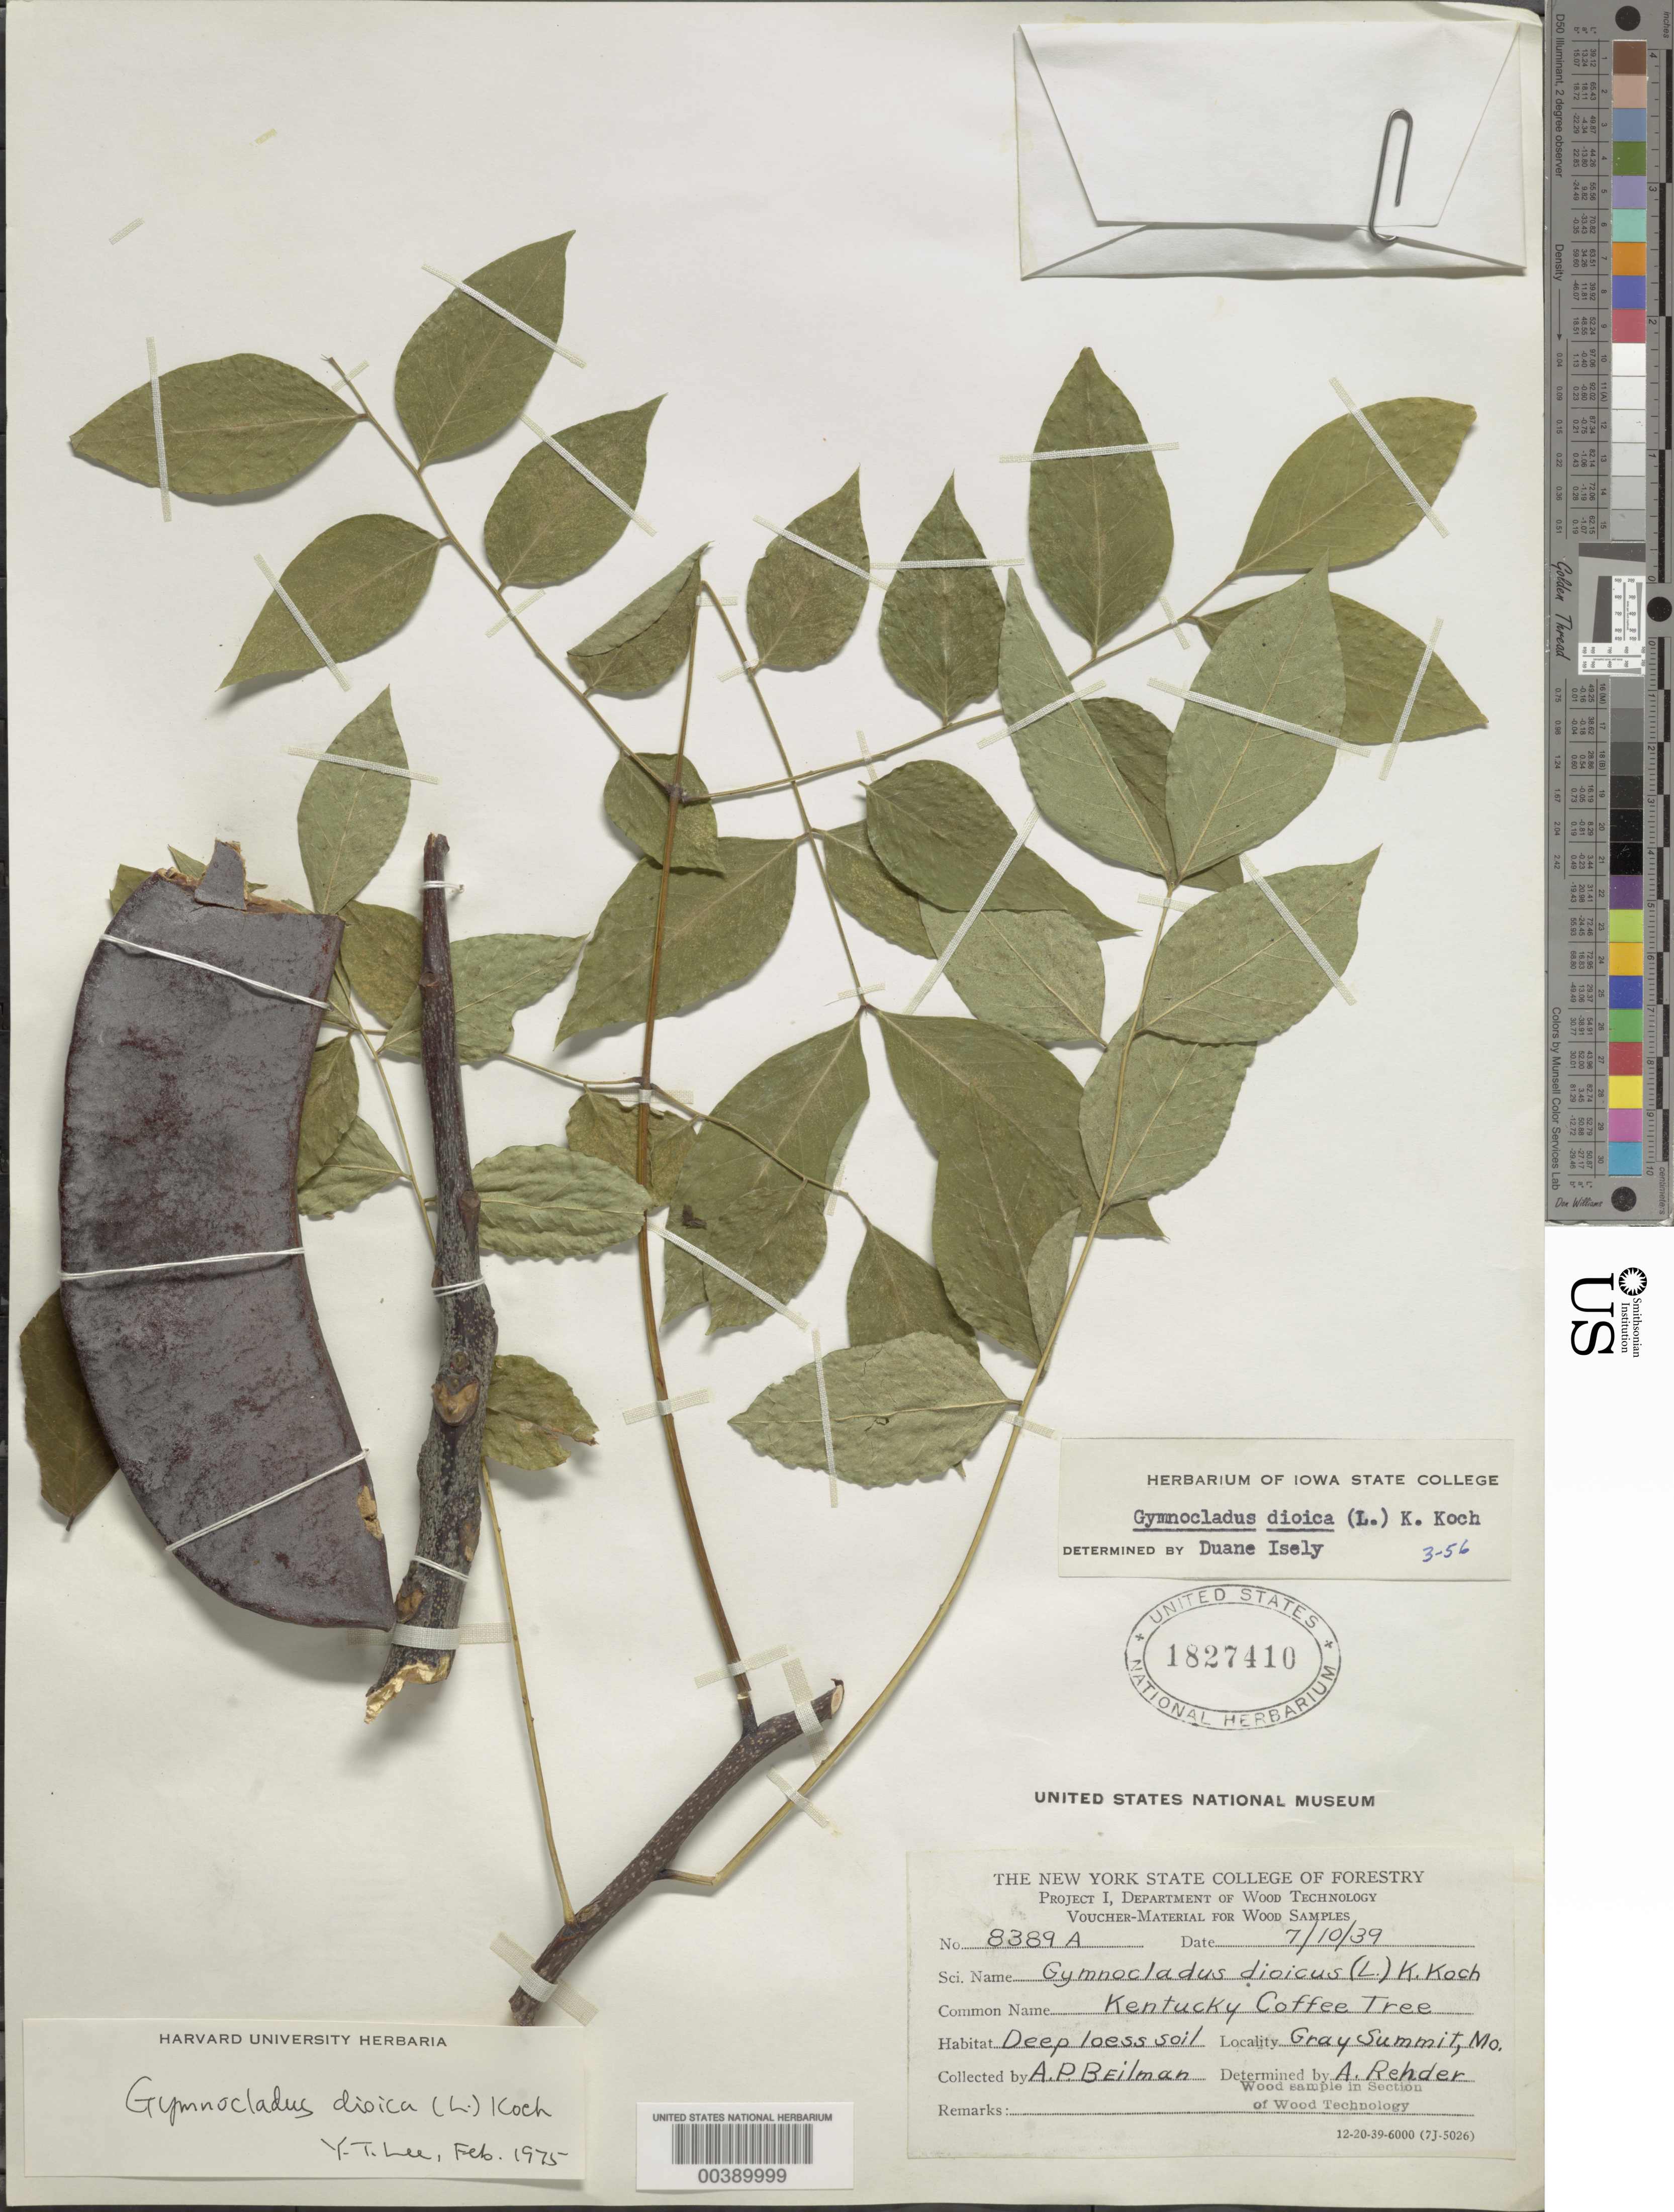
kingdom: Plantae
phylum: Tracheophyta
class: Magnoliopsida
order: Fabales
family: Fabaceae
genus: Gymnocladus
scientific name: Gymnocladus dioicus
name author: (L.) K. Koch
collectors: A. Beilmann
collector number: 8389a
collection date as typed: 07 Oct 1939 or 10 Jul 1939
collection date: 1939-07-10 or 1939-10-07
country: United States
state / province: Missouri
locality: Gray summit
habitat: Deep loess soil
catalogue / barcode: US 1827410